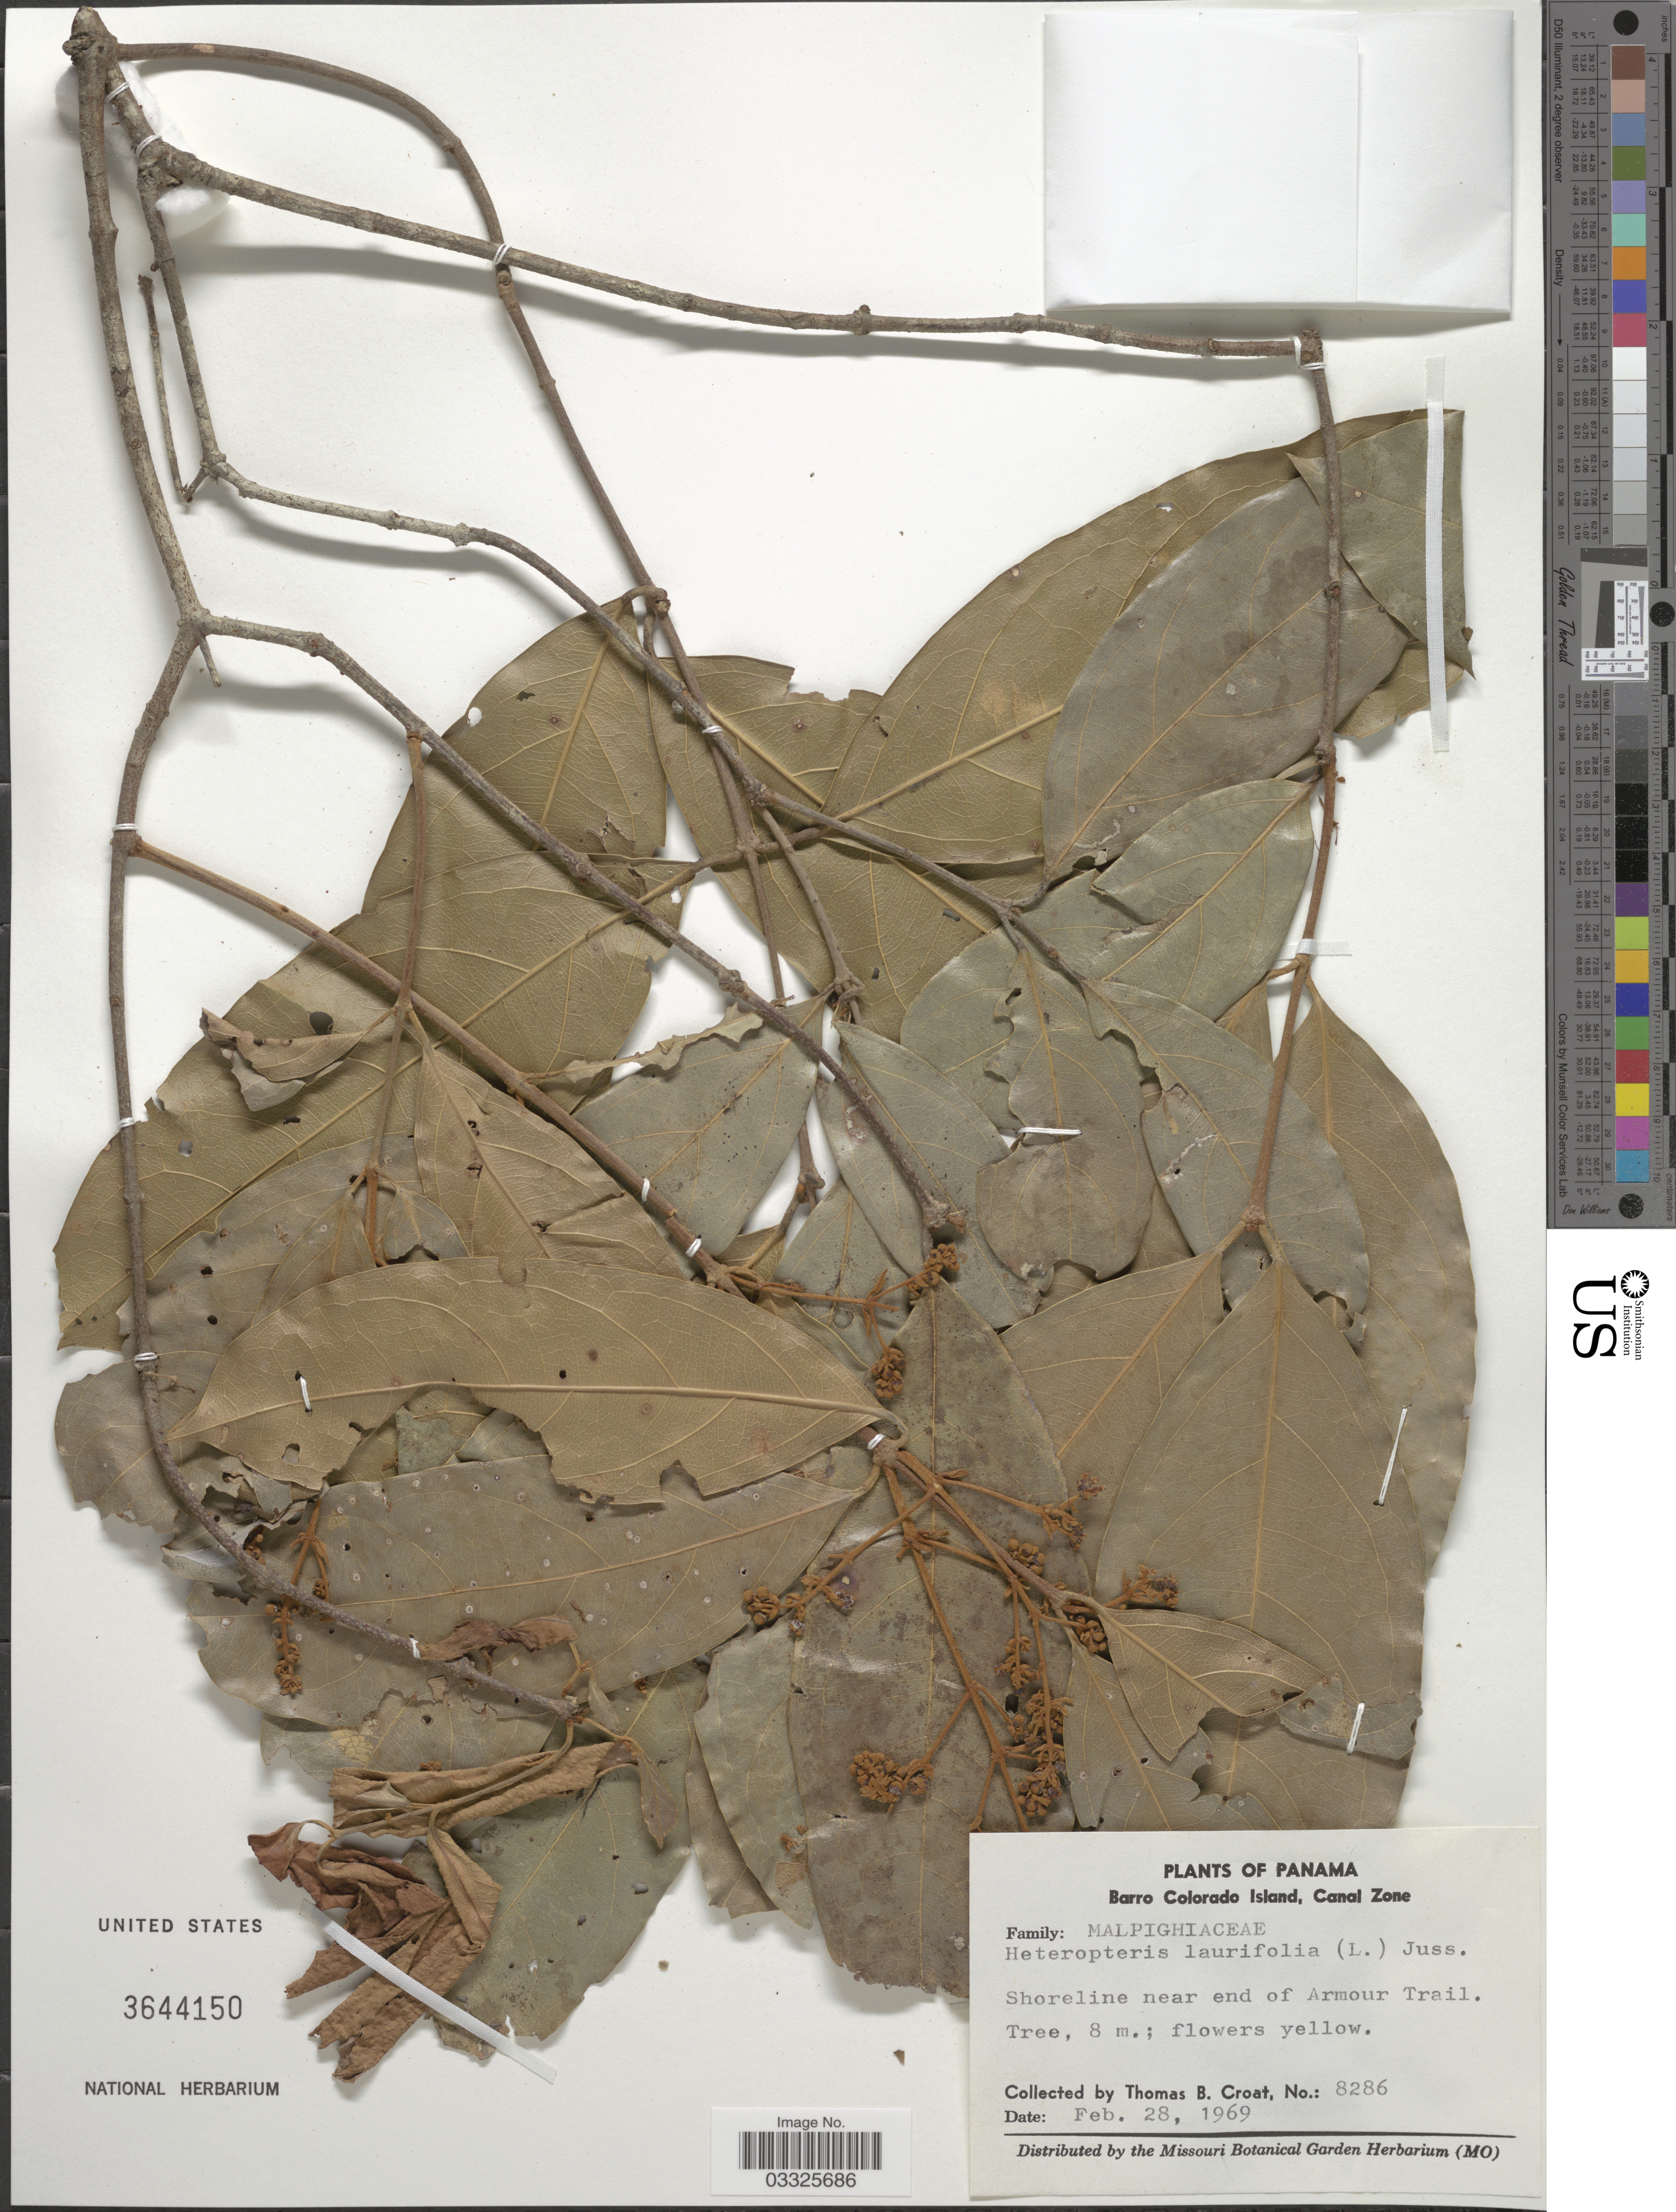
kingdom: Plantae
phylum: Tracheophyta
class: Magnoliopsida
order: Malpighiales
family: Malpighiaceae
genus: Heteropterys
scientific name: Heteropterys laurifolia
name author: (L.) A. Juss.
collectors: T. B. Croat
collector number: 8286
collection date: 1969-02-28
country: Panama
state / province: Panamá Oeste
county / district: Canal Zone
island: Barro Colorado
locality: Barro Colorado Island, Canal Zone. Shoreline near end of Armour Trail.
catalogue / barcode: US 3644150